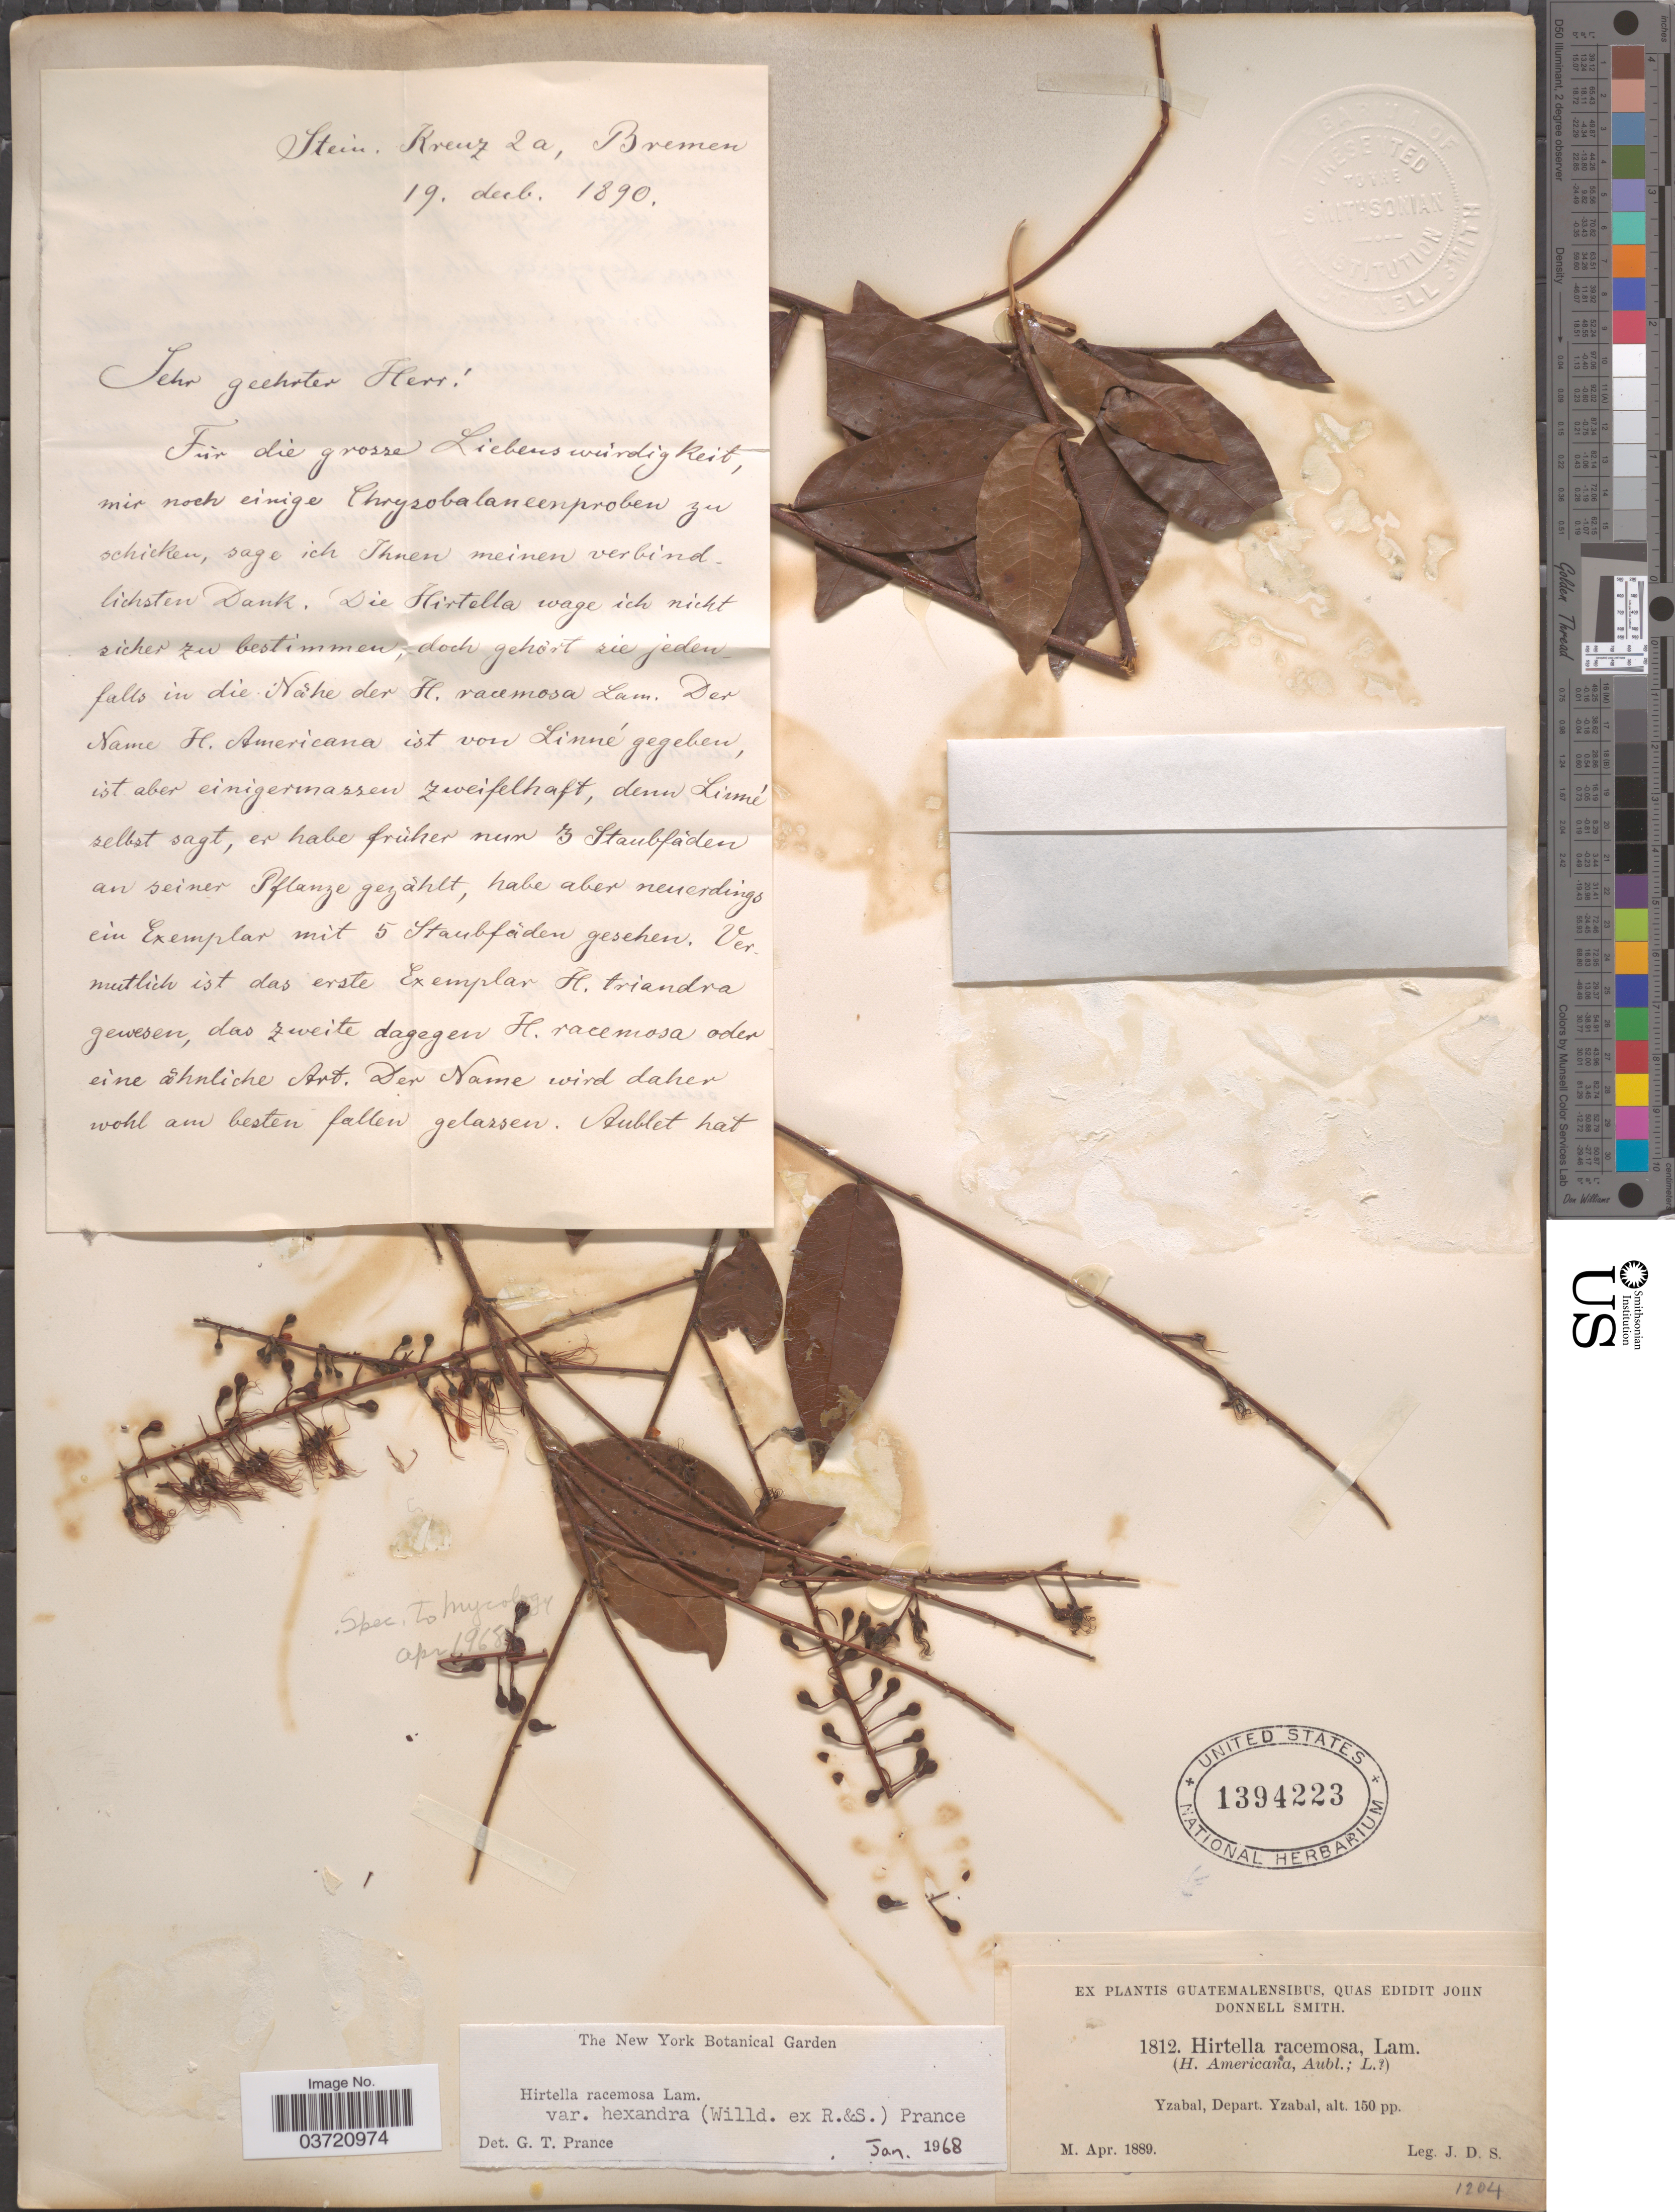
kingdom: Plantae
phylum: Tracheophyta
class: Magnoliopsida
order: Malpighiales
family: Chrysobalanaceae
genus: Hirtella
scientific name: Hirtella racemosa var. hexandra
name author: (Willd. ex Roem. & Schult.) Prance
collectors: J. Donnell Smith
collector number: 1812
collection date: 1889-04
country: Guatemala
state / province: Izabal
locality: Yzabal, Depart. Yzabal.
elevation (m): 46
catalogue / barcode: US 1394223